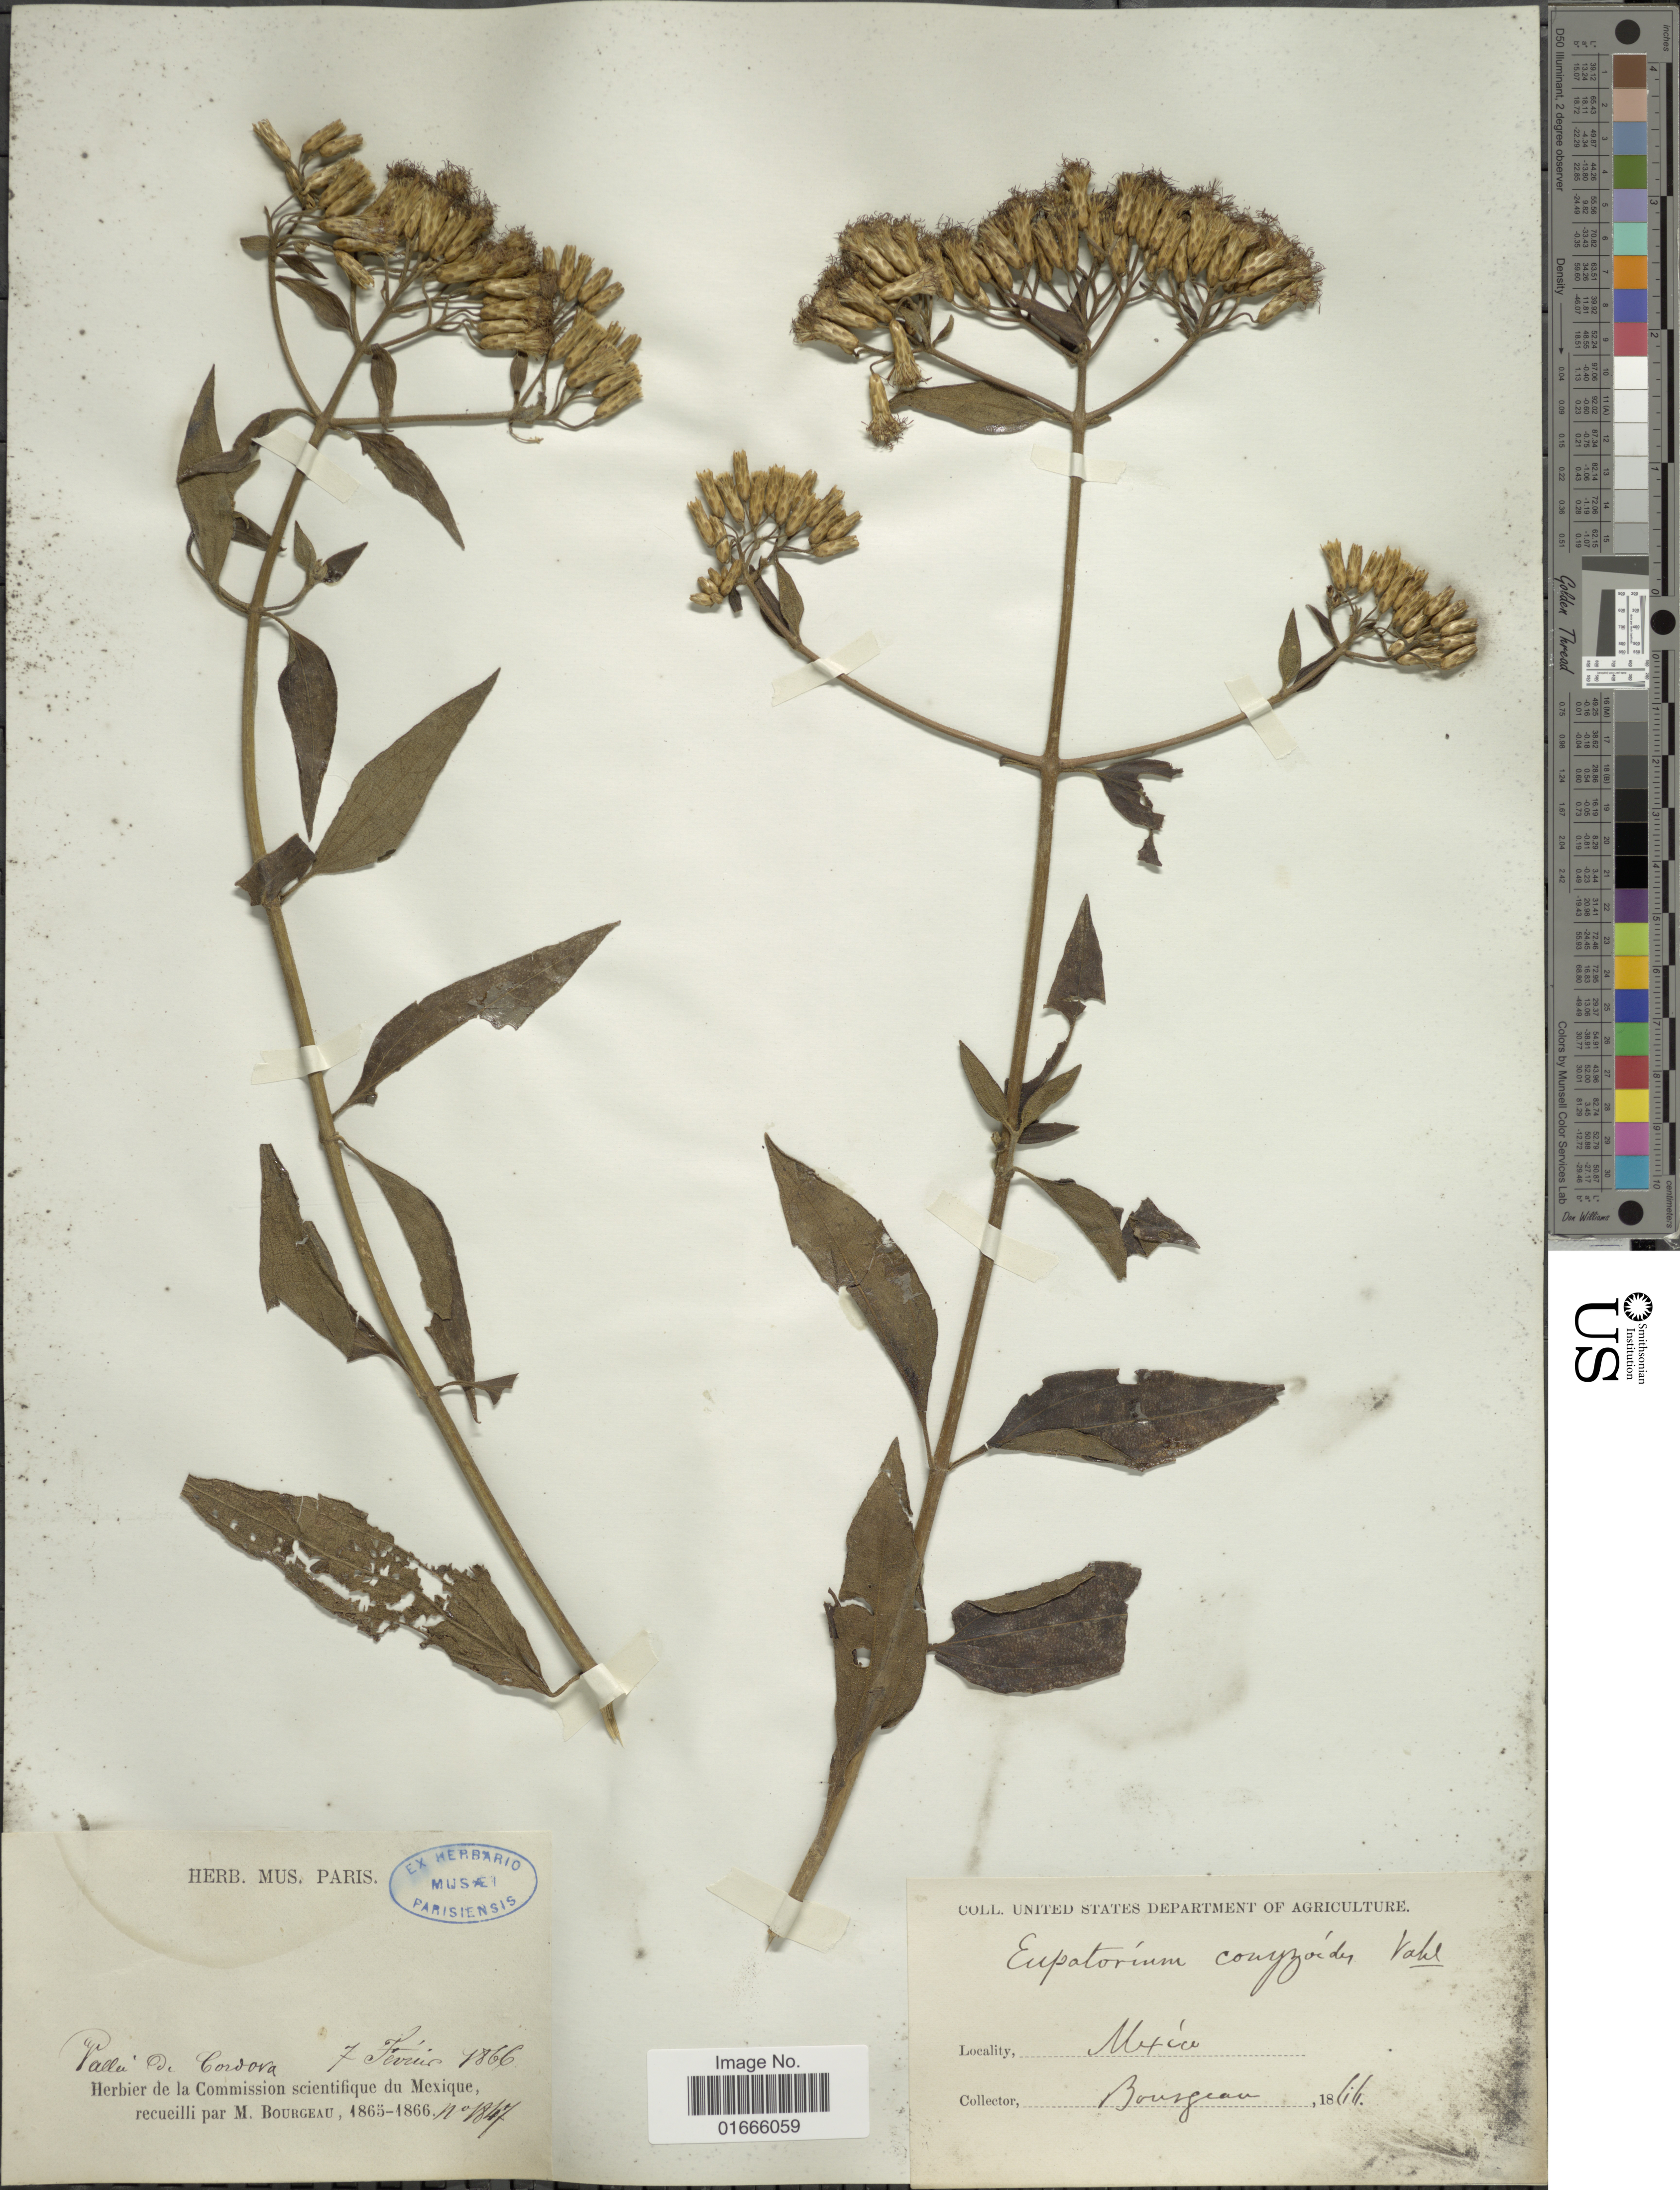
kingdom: Plantae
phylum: Tracheophyta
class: Magnoliopsida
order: Asterales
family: Asteraceae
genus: Chromolaena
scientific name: Chromolaena odorata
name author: (L.) R.M. King & H. Rob.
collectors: M. Bourgeau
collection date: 1816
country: Mexico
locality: Mexico